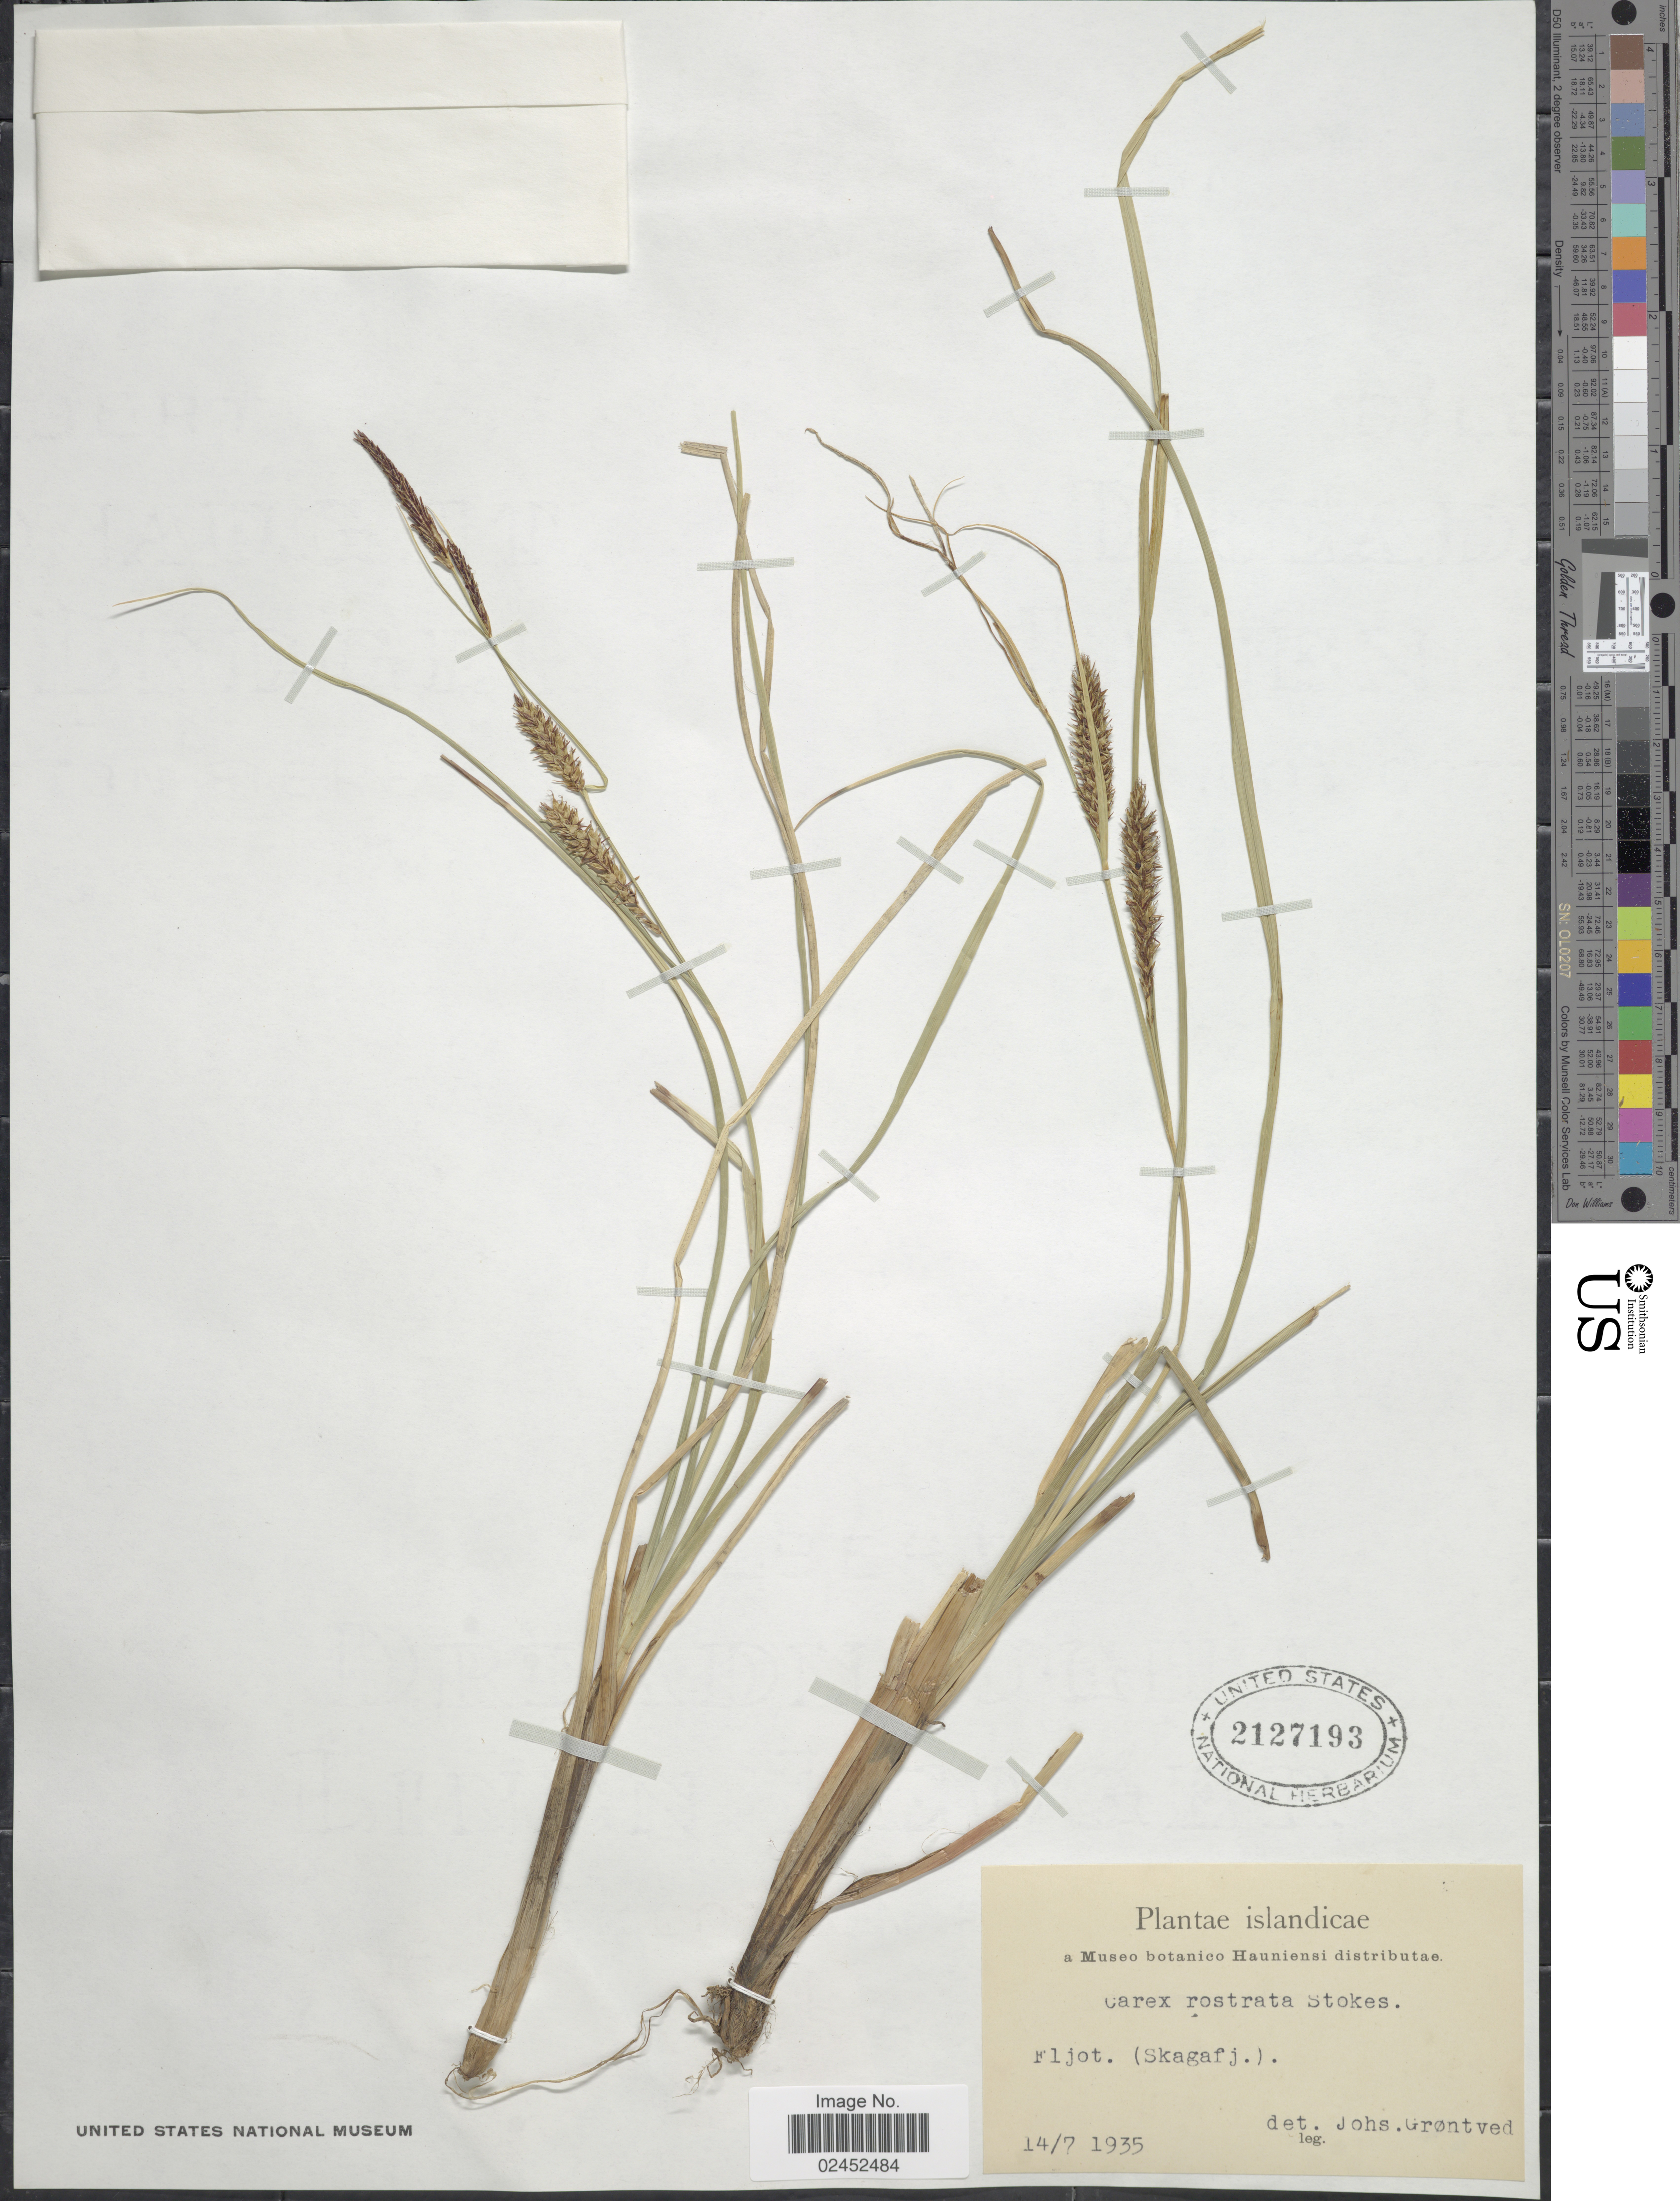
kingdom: Plantae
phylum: Tracheophyta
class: Liliopsida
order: Poales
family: Cyperaceae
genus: Carex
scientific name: Carex rostrata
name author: Stokes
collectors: Museo Botanico Hauniense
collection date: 1935-07-14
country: Iceland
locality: Islandicae. Fljot. (Skagafj.)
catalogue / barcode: US 2127193